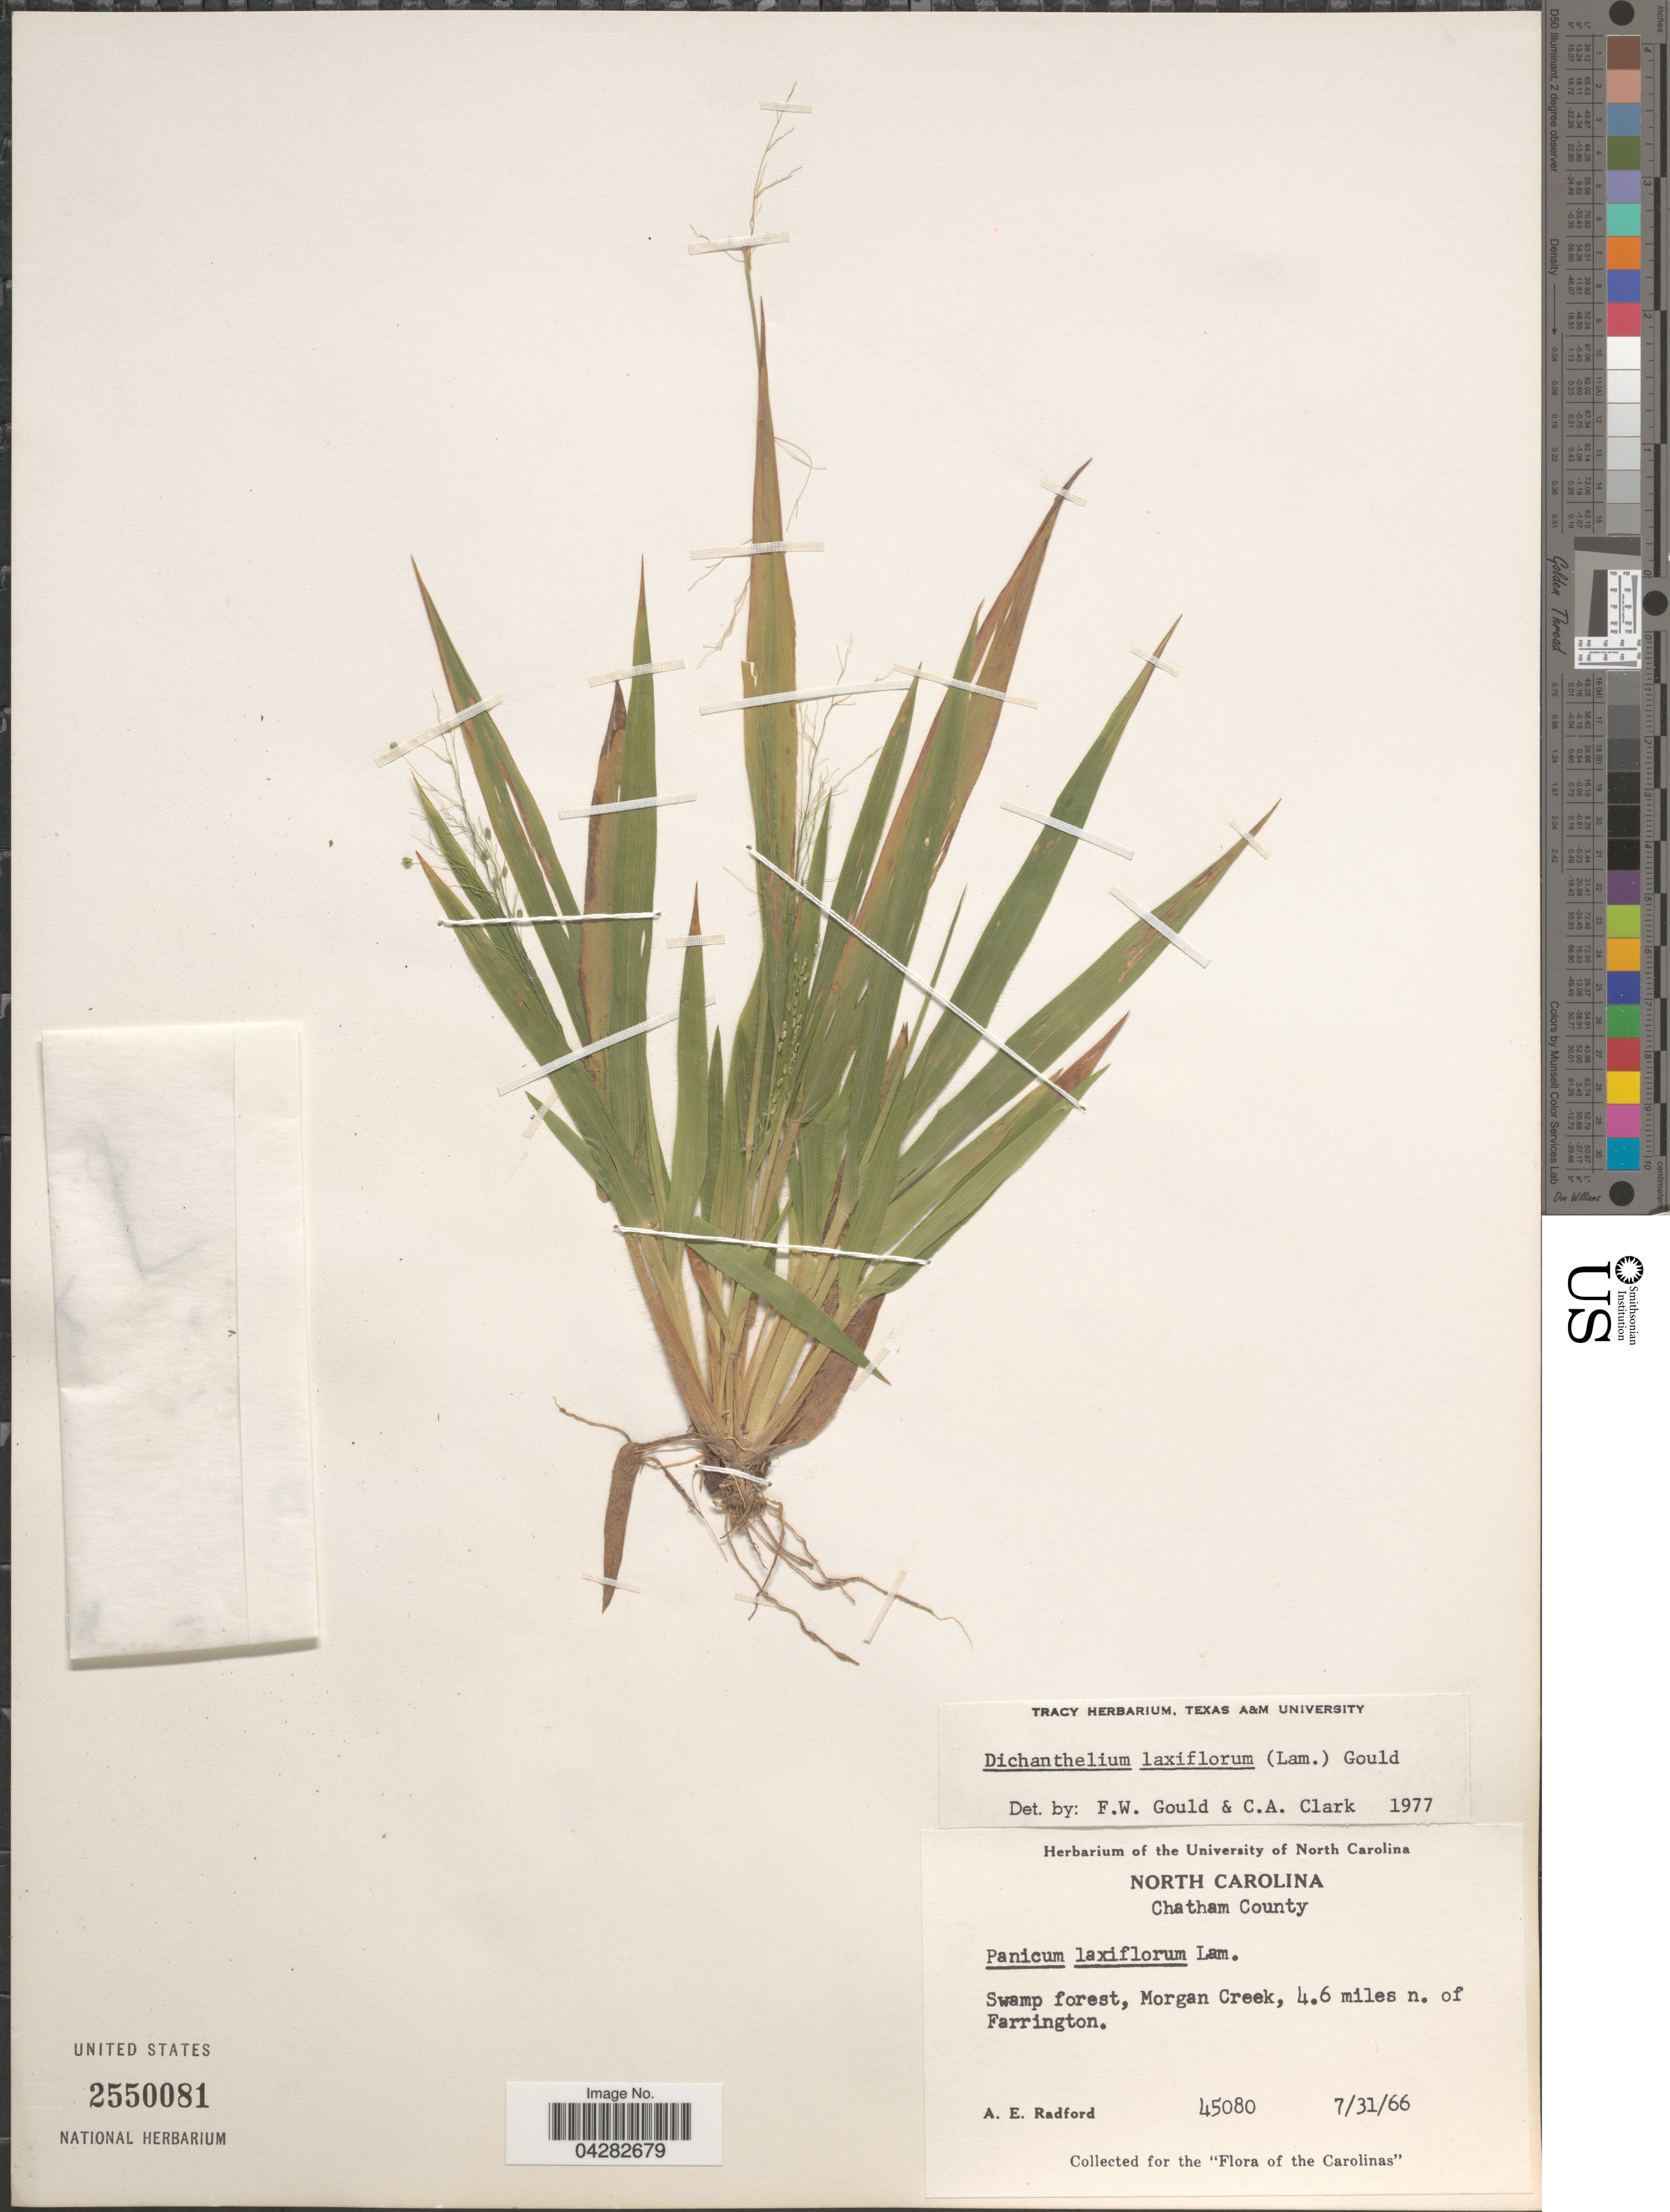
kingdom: Plantae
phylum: Tracheophyta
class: Liliopsida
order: Poales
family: Poaceae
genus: Dichanthelium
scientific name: Dichanthelium laxiflorum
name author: (Lam.) Gould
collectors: A. E. Radford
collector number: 45080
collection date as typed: Transcribed d/m/y: 31/7/66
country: United States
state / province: North Carolina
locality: Chatham County. Swamp forest, Morgan Creek, 4.6 miles n. of Farrington. The Carolinas.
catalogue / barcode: US 2550081